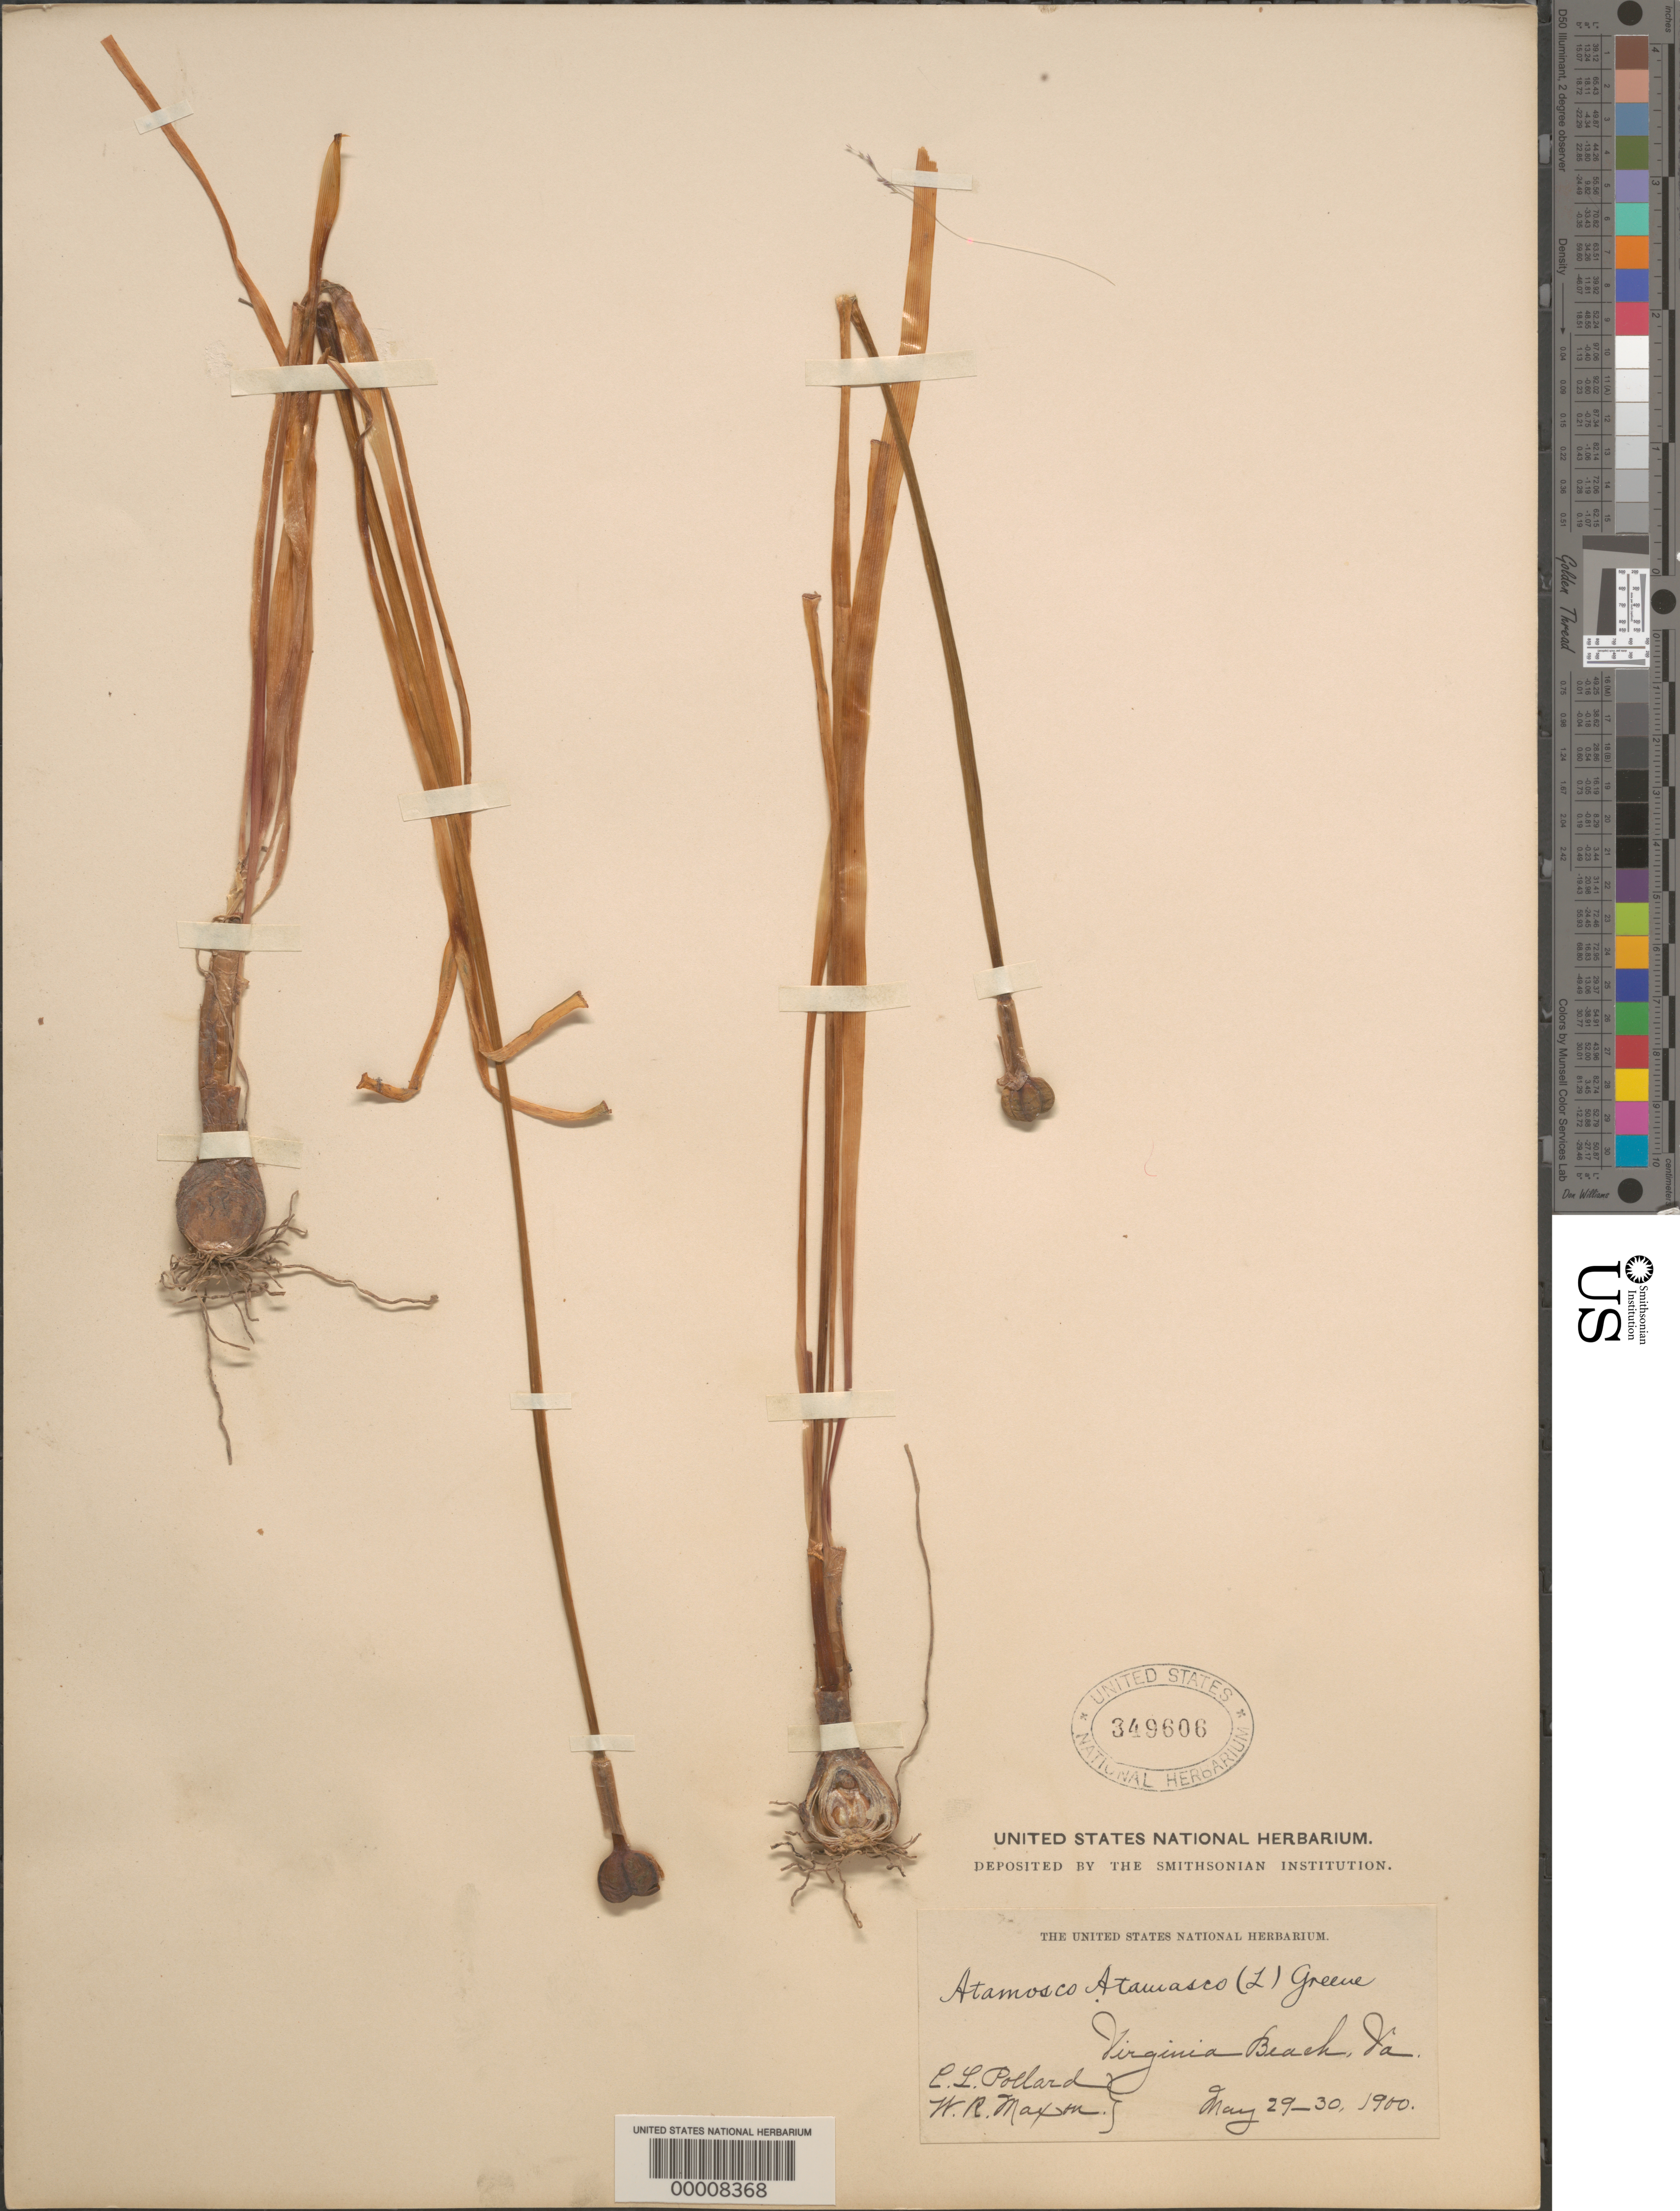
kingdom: Plantae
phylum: Tracheophyta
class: Liliopsida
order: Asparagales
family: Amaryllidaceae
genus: Zephyranthes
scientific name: Zephyranthes atamasco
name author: (L.) Herb.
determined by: Strong, Mark T.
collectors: C. L. Pollard & W. R. Maxon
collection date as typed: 29 May 1900 to 30 May 1900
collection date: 1900-05-29/1900-05-30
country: United States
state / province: Virginia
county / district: City of Virginia Beach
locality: Virginia beach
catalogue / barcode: US 349606